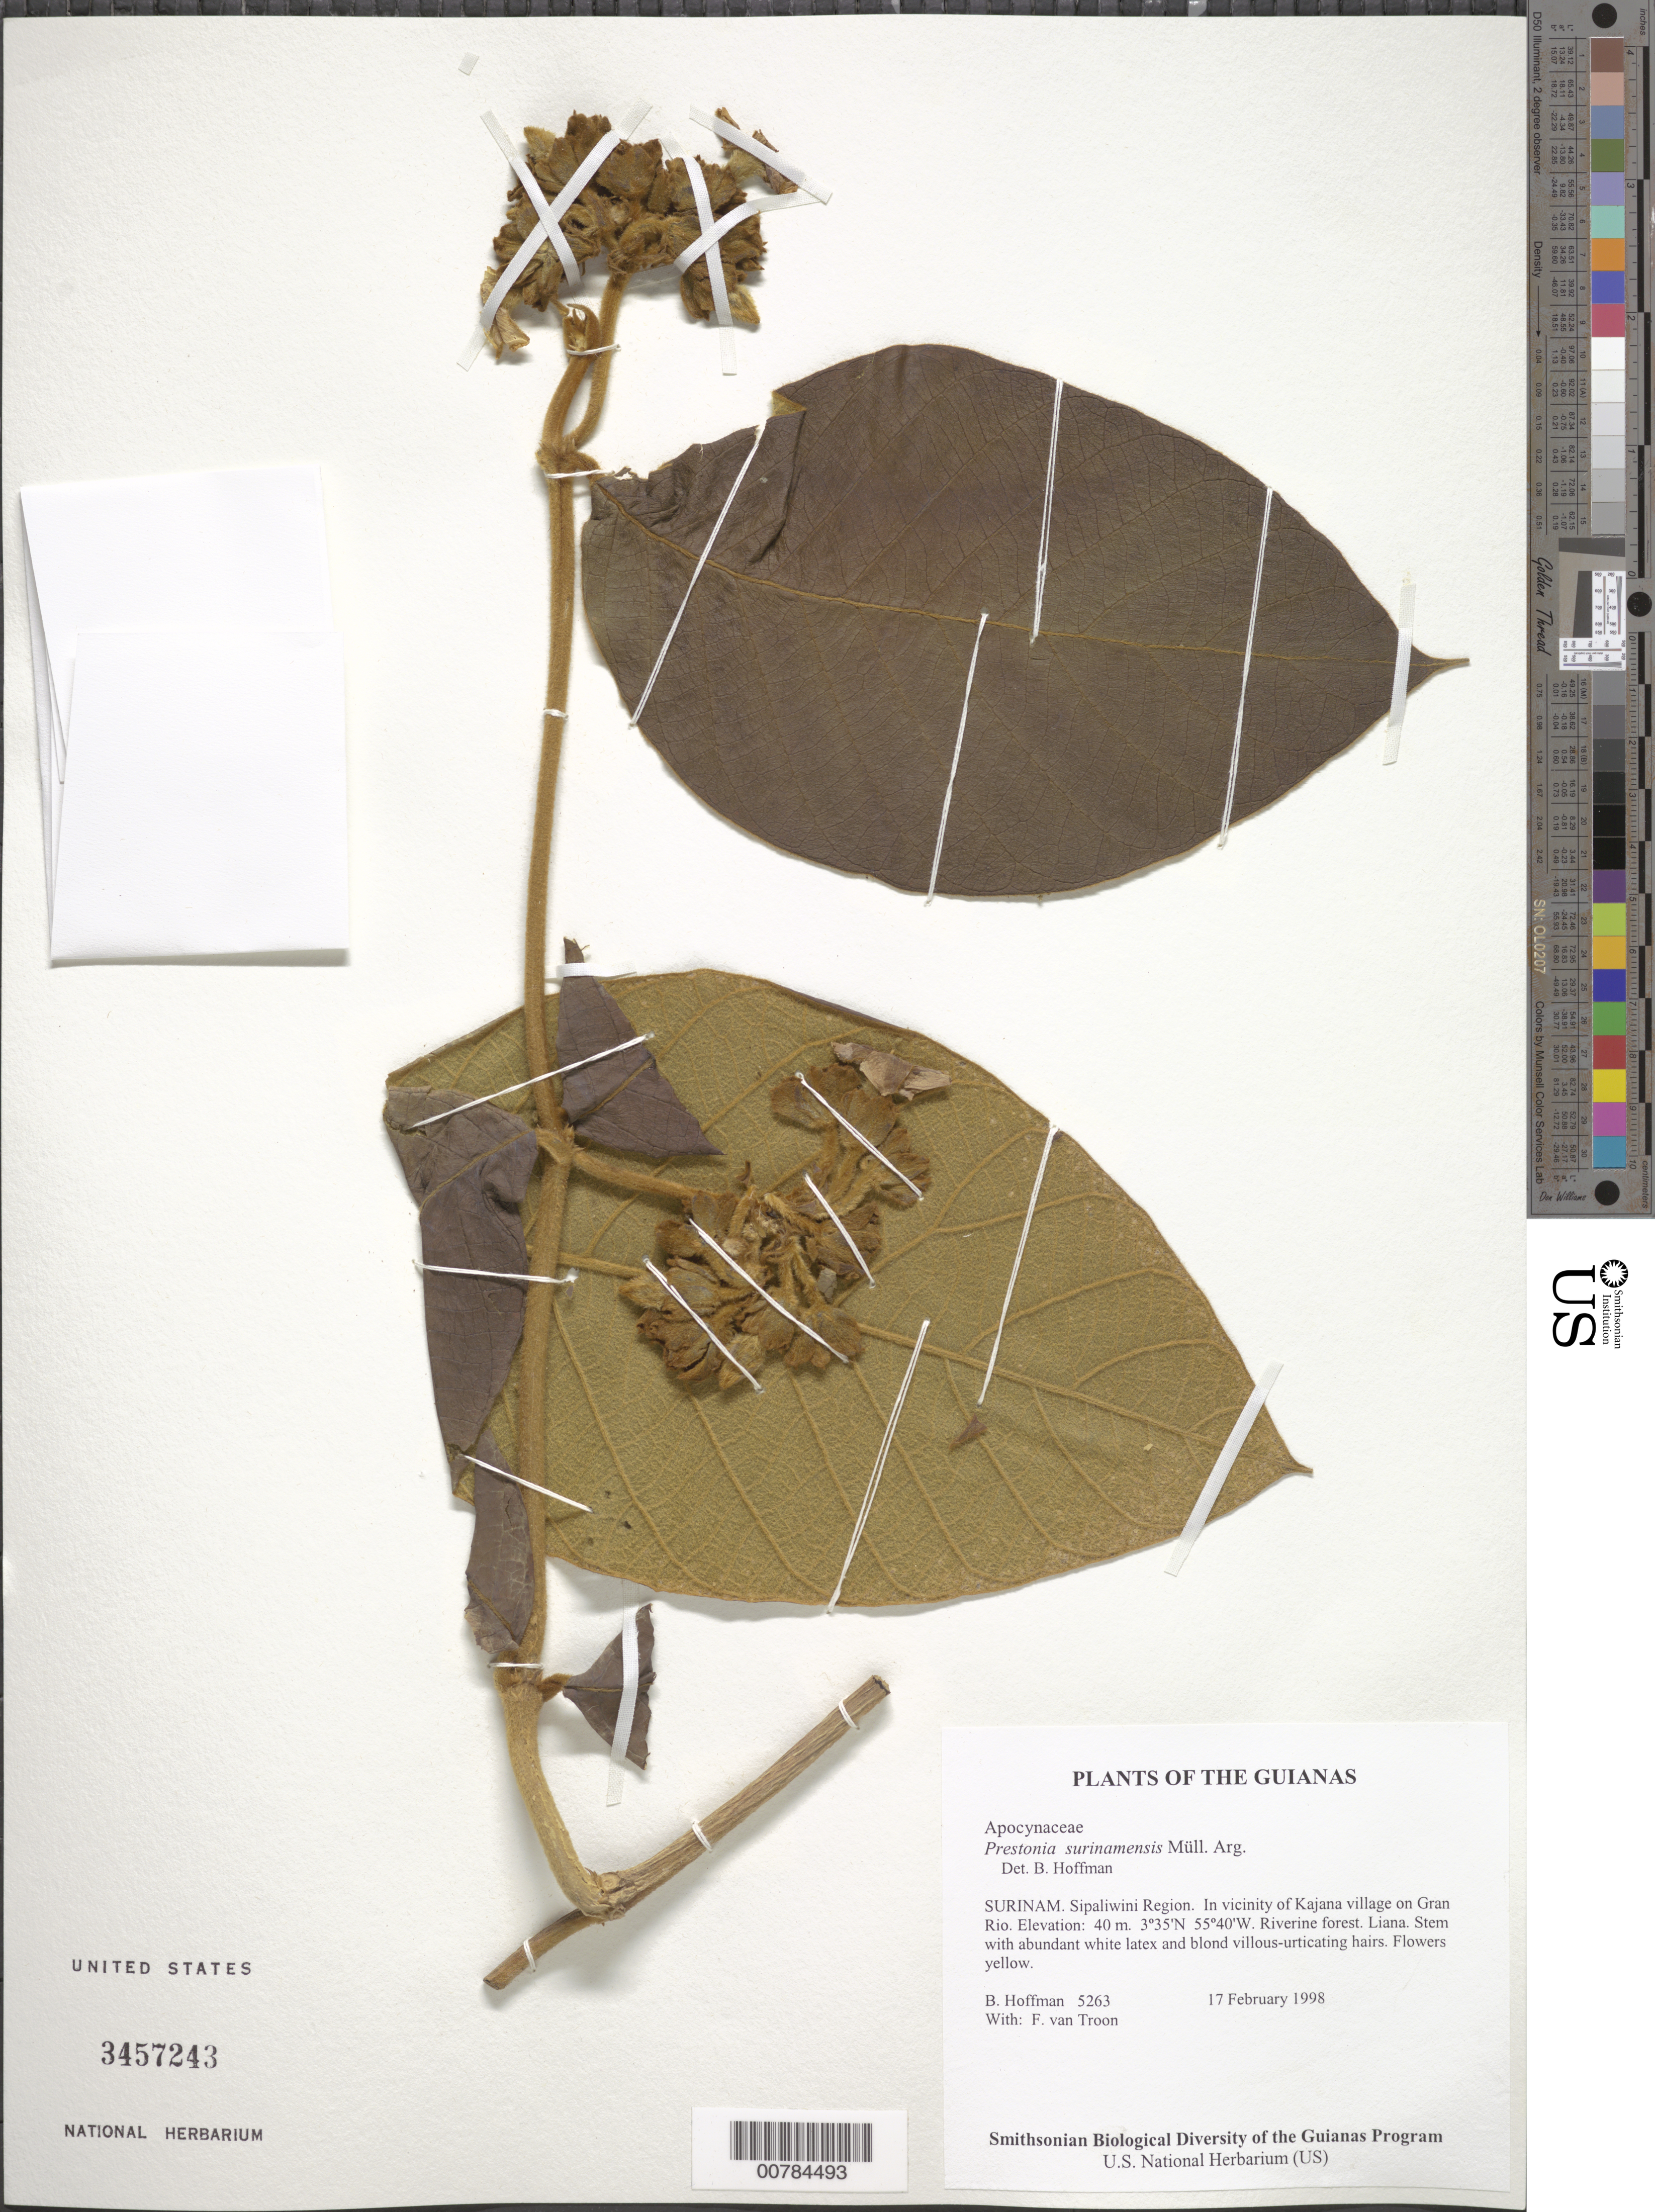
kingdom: Plantae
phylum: Tracheophyta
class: Magnoliopsida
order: Gentianales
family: Apocynaceae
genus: Prestonia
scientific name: Prestonia surinamensis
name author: Müll. Arg.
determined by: Hoffman, Bruce, (US), Smithsonian Institution - National Museum of Natural History (UNITED STATES)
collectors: B. Hoffman & F. Troon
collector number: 5263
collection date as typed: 17 February 1998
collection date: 1998-02-17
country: Suriname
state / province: Sipaliwini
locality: In vicinity of Kajana village on Gran Rio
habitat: Riverine forest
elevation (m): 40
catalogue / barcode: US 3457243